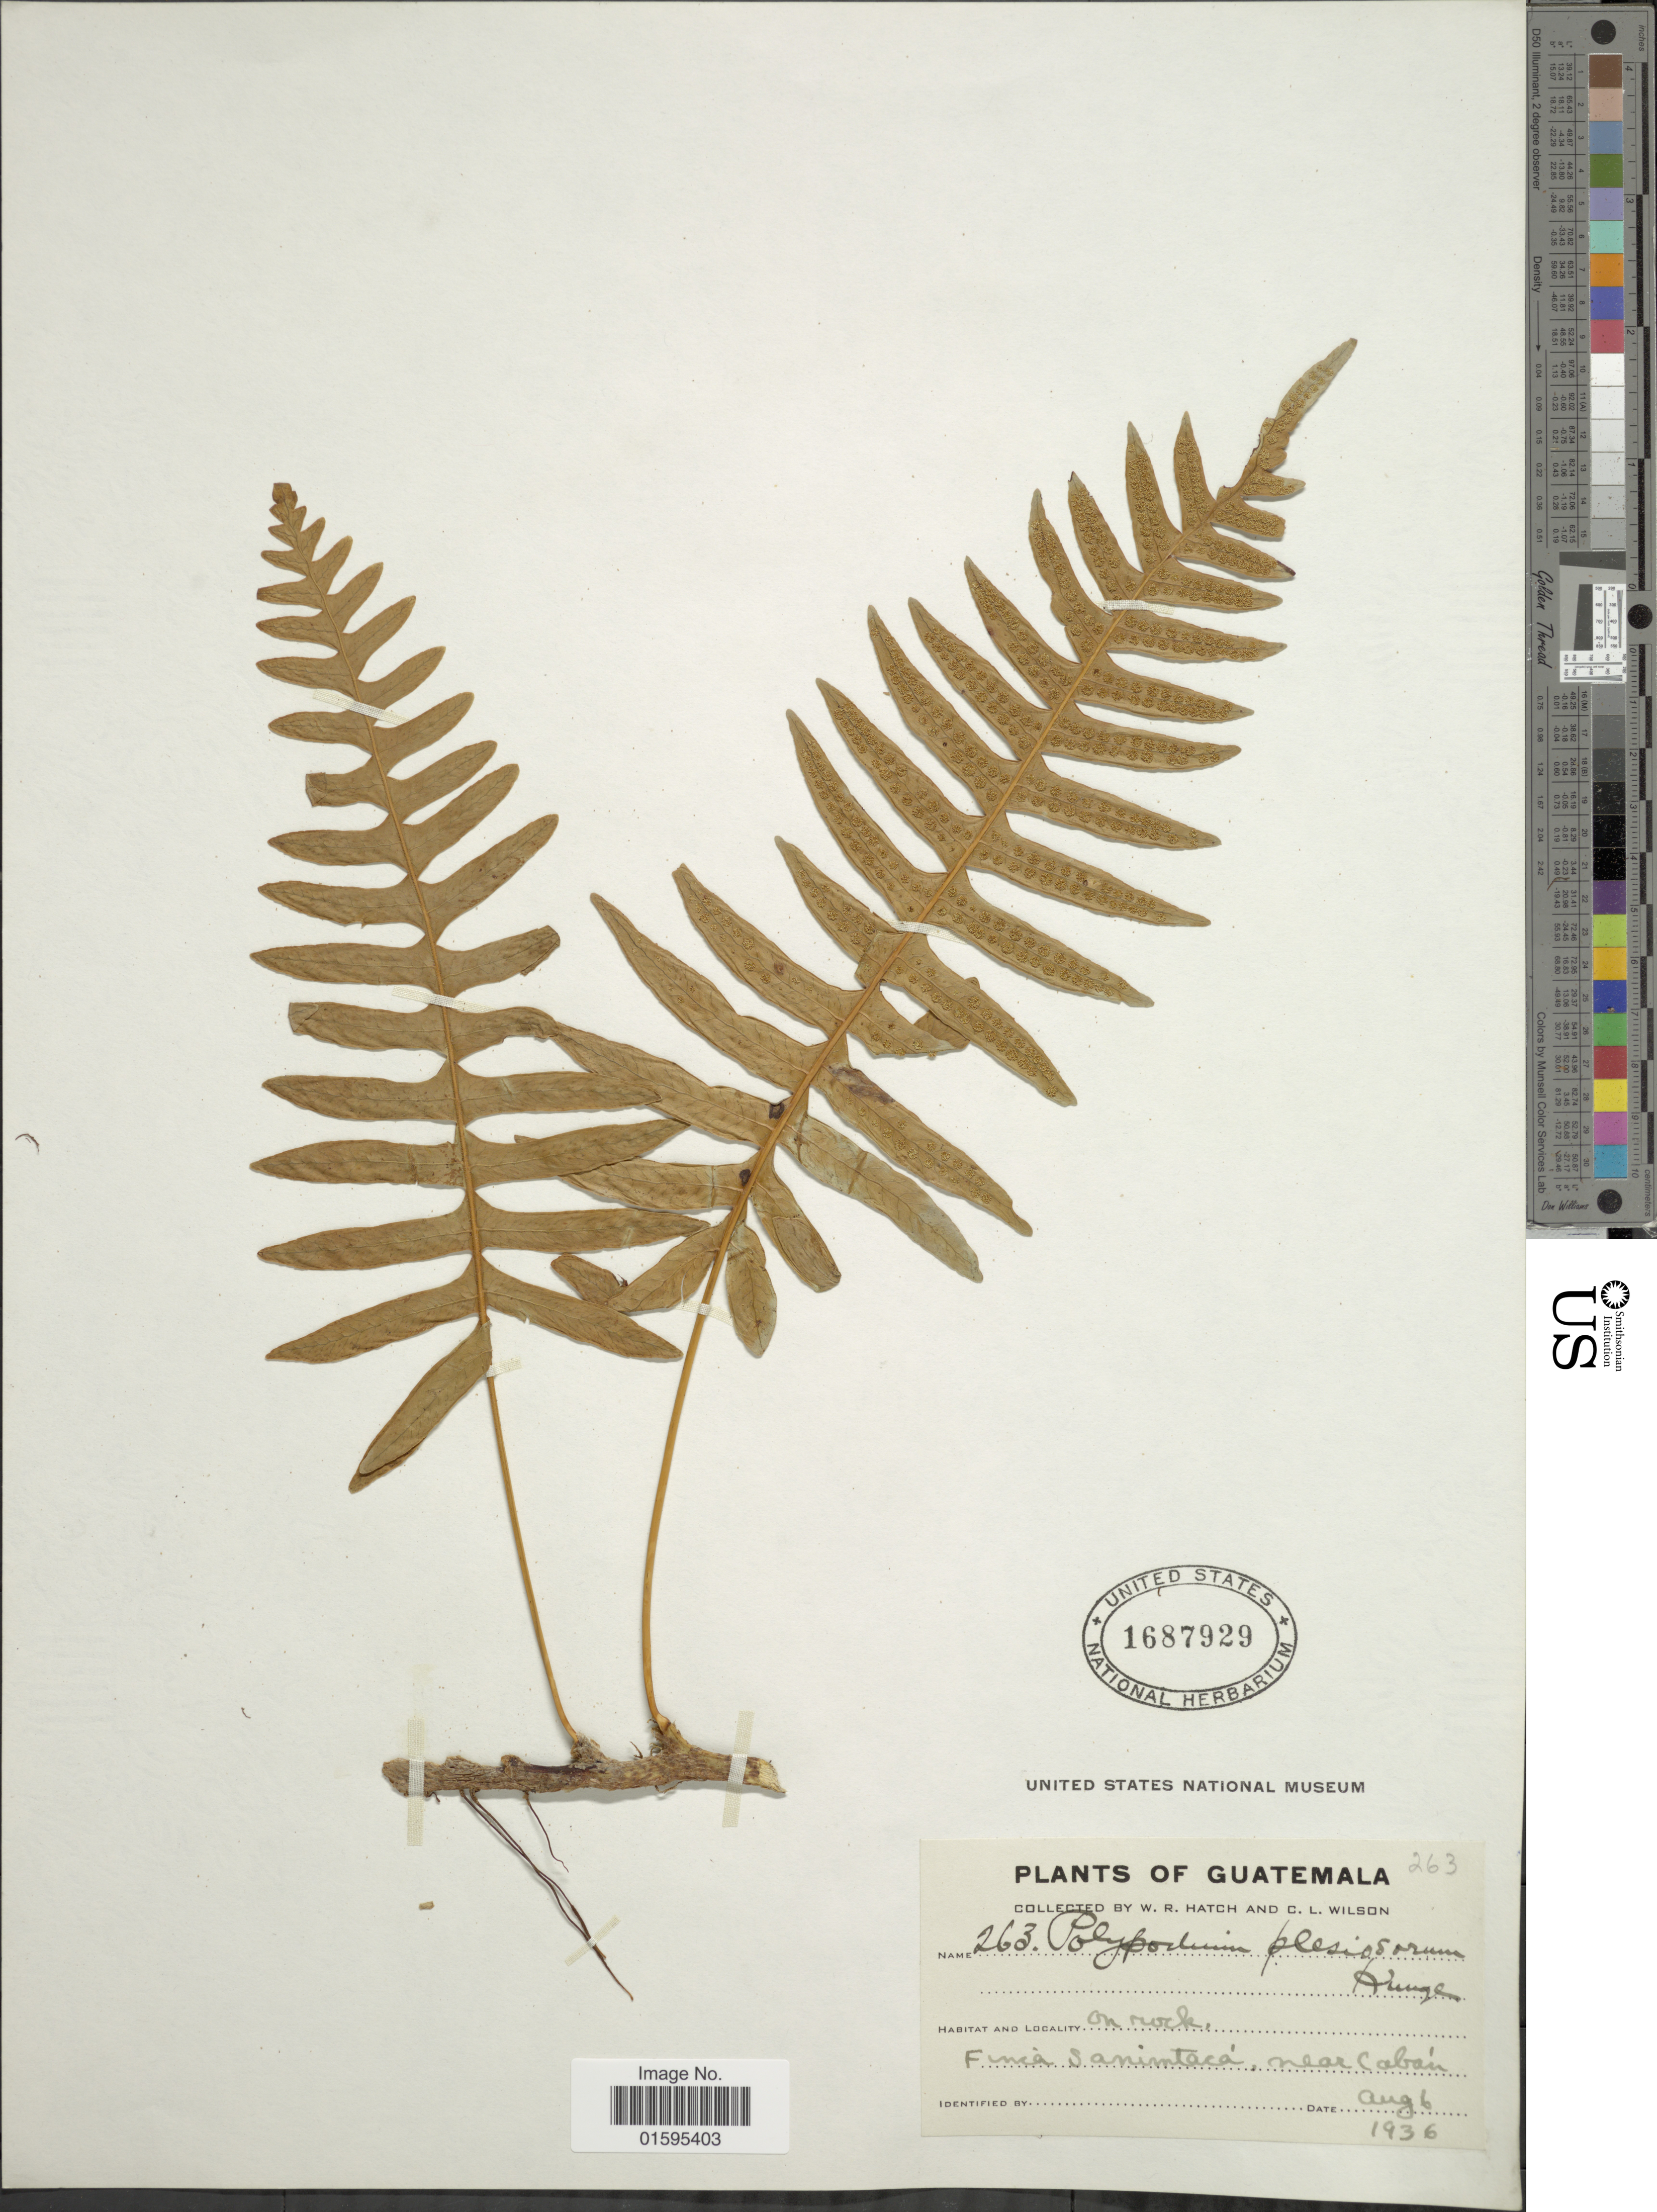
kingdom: Plantae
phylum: Tracheophyta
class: Polypodiopsida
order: Polypodiales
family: Polypodiaceae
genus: Polypodium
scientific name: Polypodium plesiosorum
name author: Kunze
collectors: W. Hatch & C. L. Wilson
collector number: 263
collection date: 1936-08-06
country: Guatemala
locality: Finca Sanintacá, near Cobán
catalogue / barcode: US 1687929